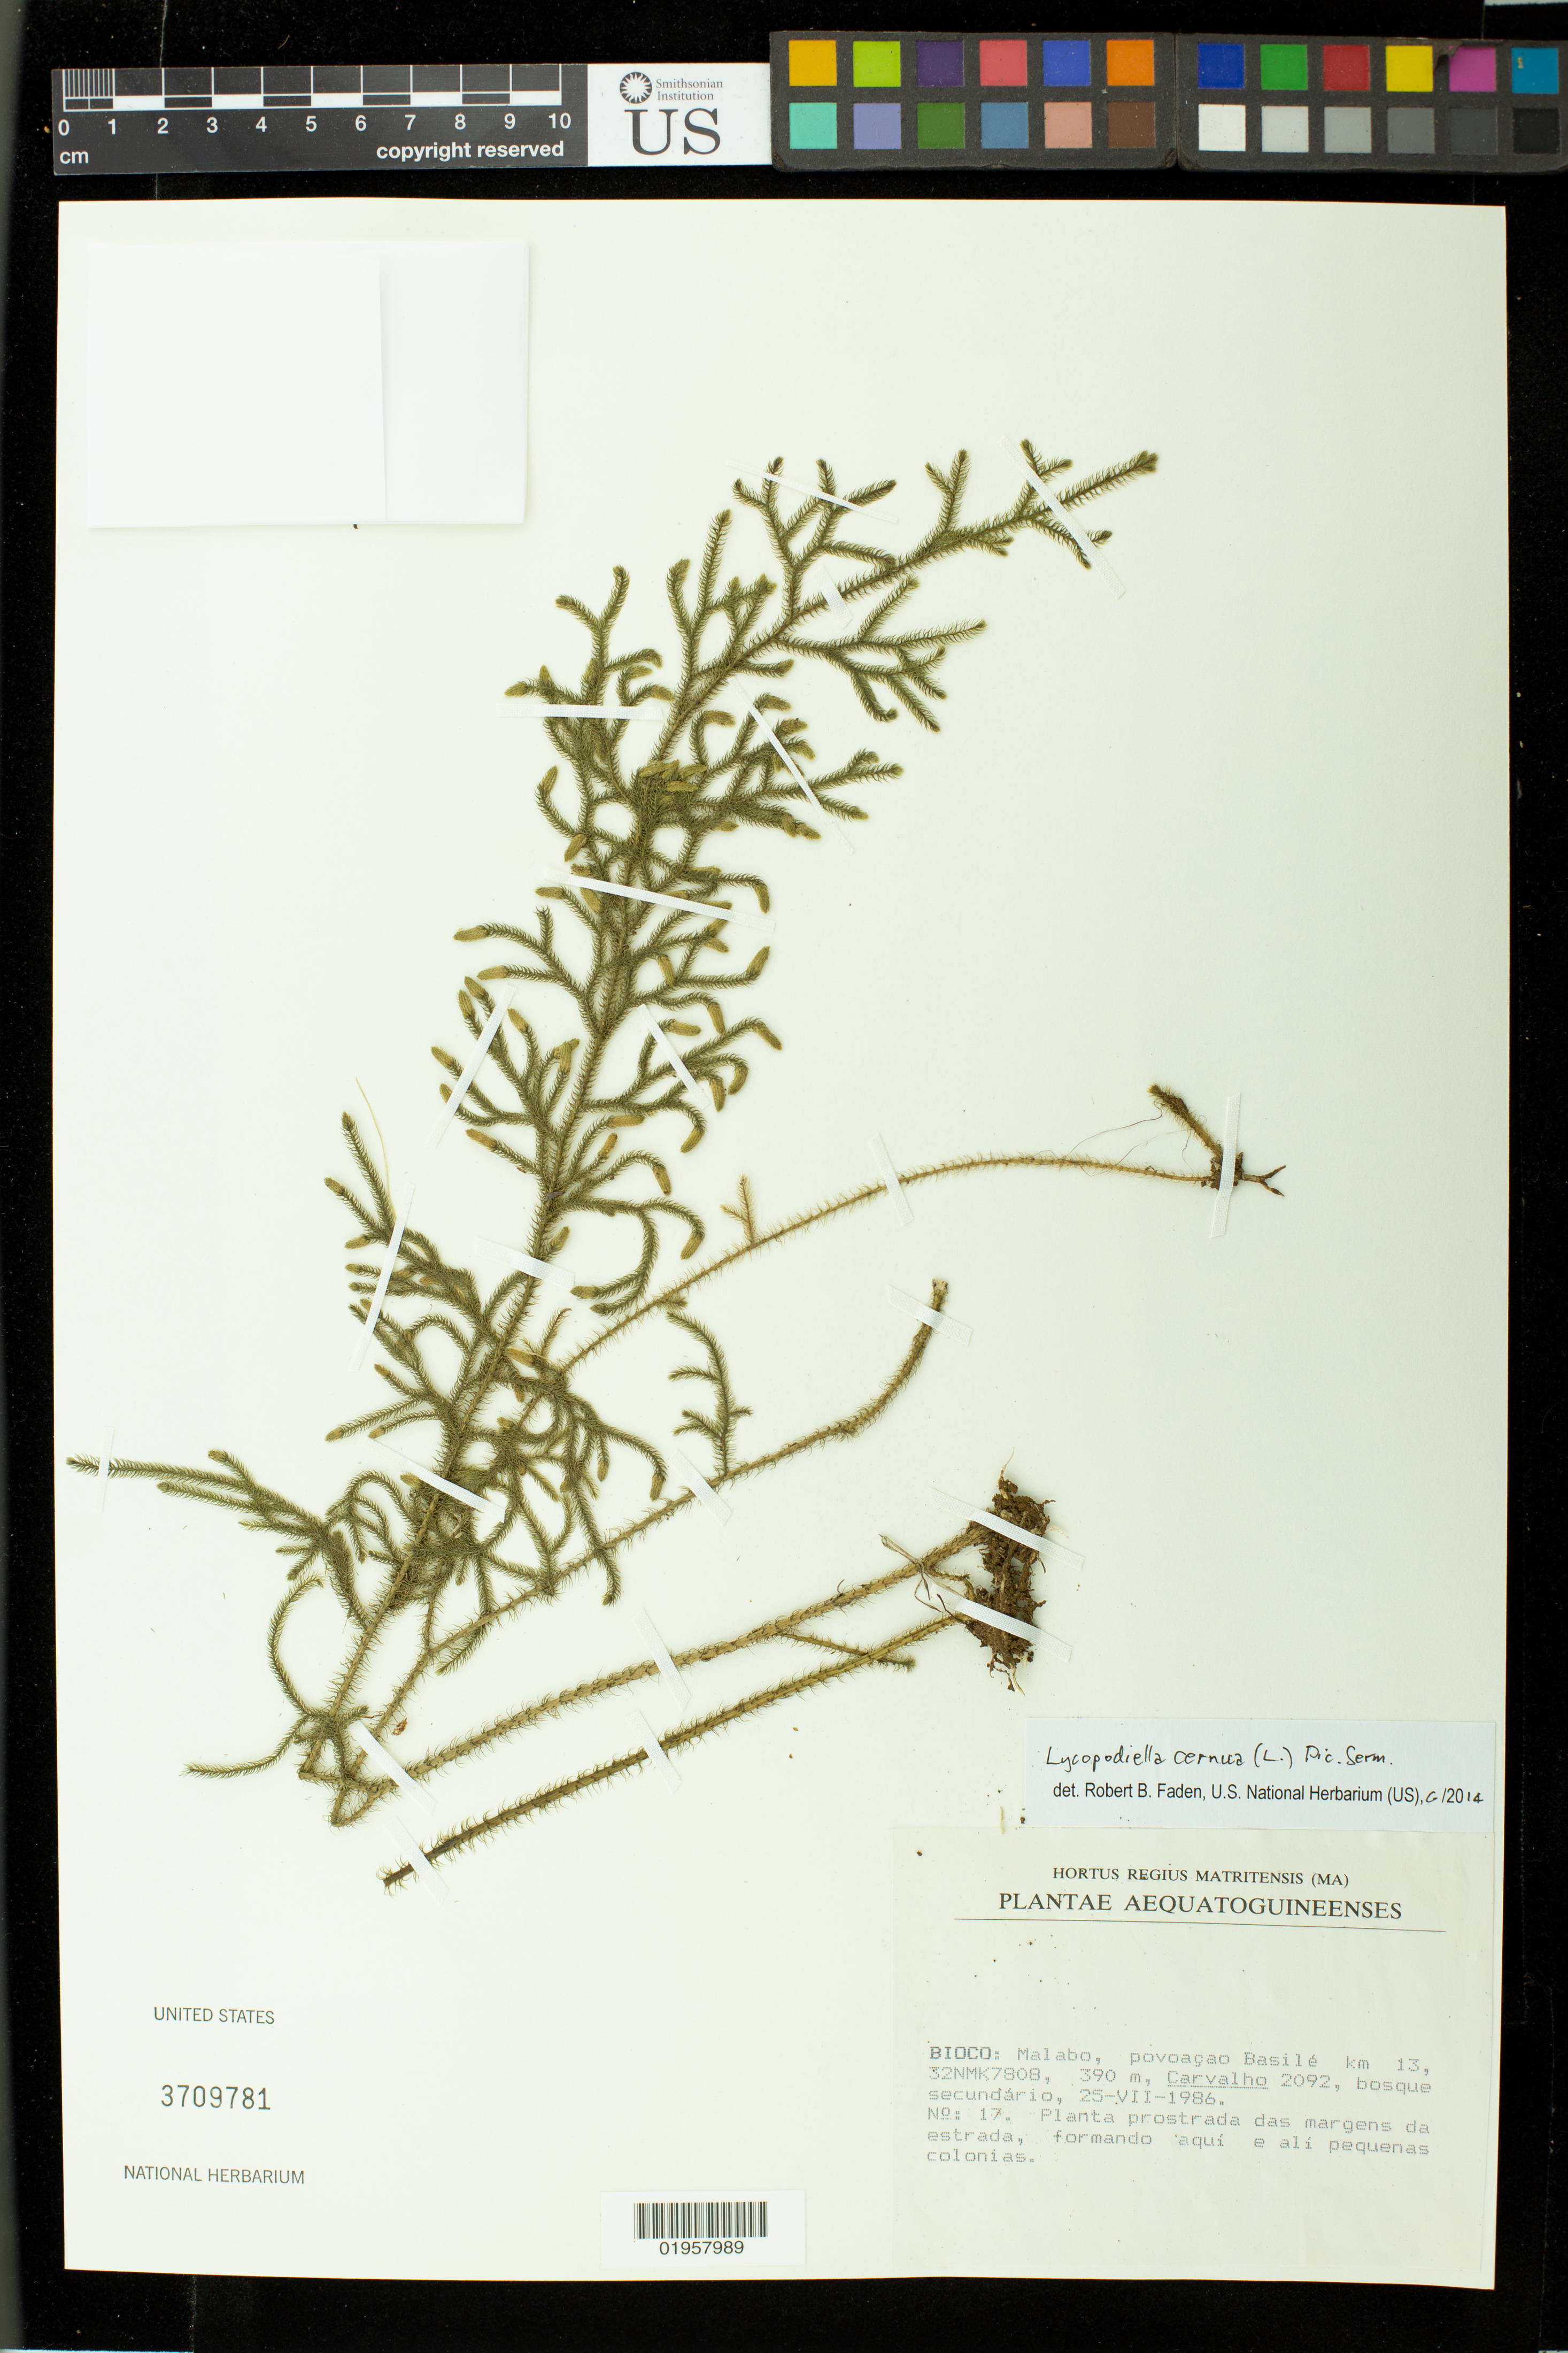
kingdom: Plantae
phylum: Tracheophyta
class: Lycopodiopsida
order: Lycopodiales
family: Lycopodiaceae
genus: Palhinhaea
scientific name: Palhinhaea cernua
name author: (L.) Vasc. & Franco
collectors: -- Carvalho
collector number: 2092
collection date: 1986-07-25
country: Equatorial Guinea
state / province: Bioko Norte / Bioko Sur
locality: Bioco [Bioko]. Malabo, povaçao Basilé km 13, 32NMK7808, 390 m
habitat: Bosque secundário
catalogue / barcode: US 3709781